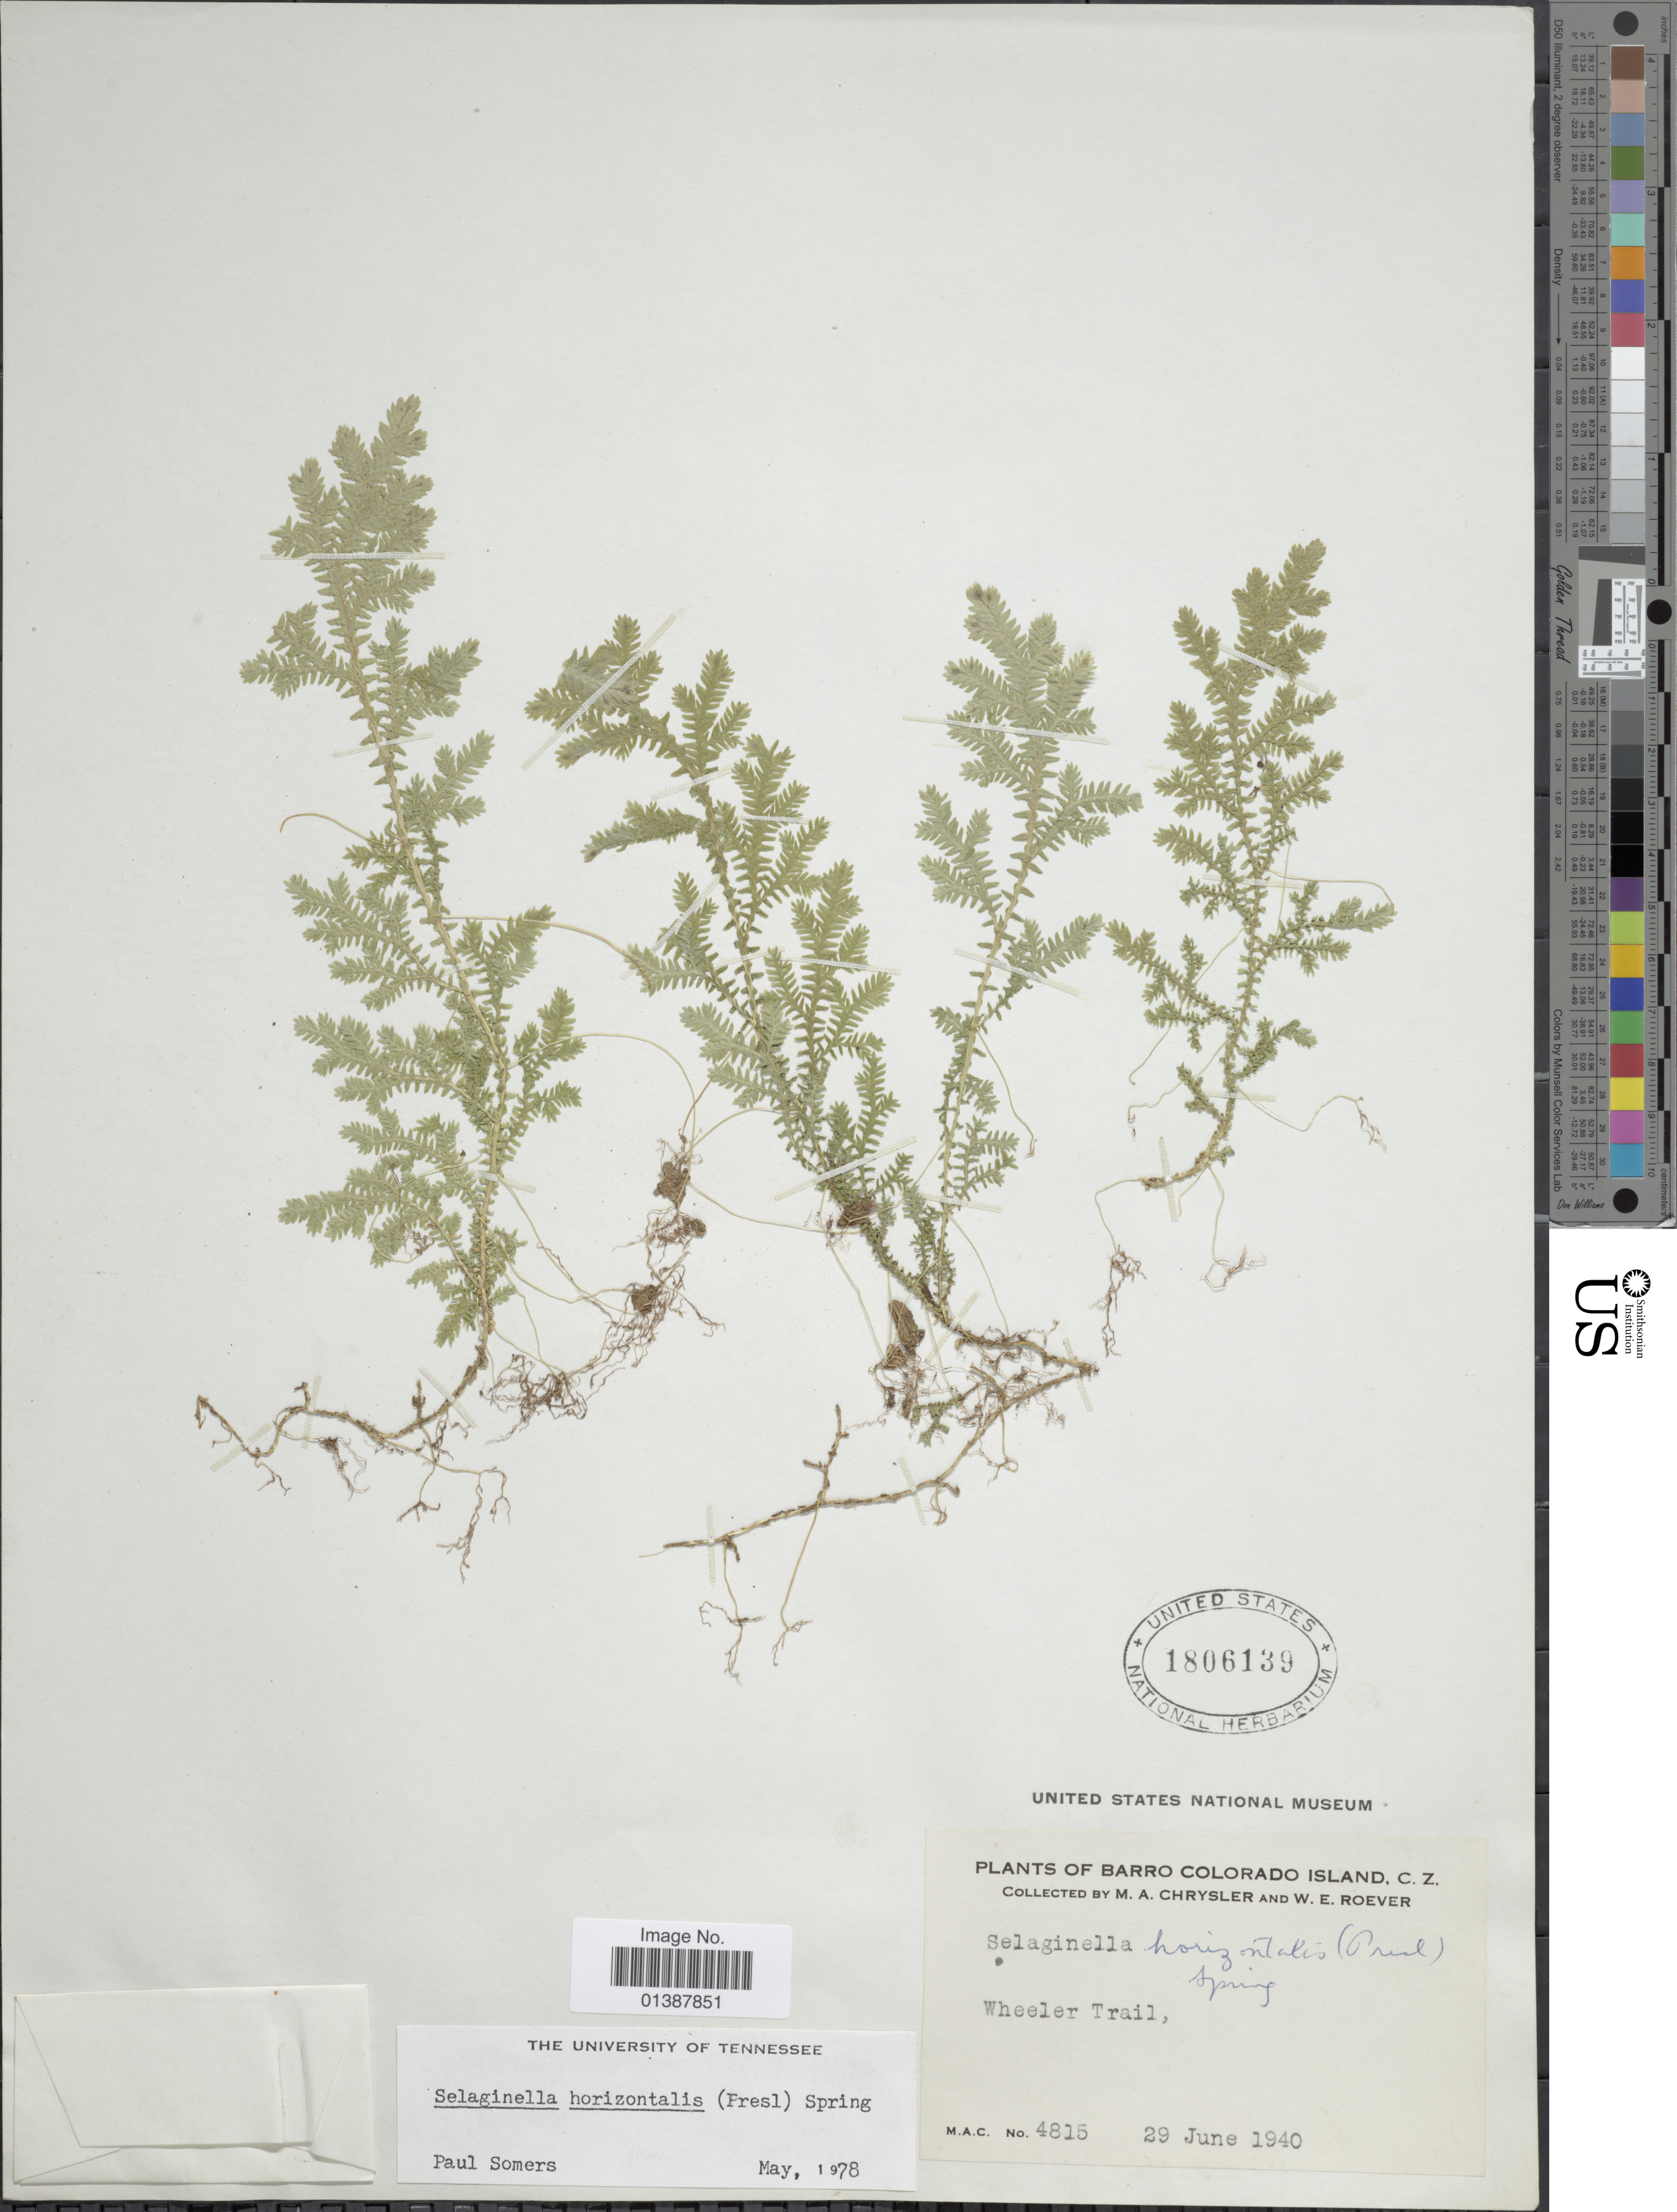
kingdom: Plantae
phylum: Tracheophyta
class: Lycopodiopsida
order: Selaginellales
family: Selaginellaceae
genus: Selaginella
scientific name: Selaginella horizontalis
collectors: M. A. Chrysler & W. Roever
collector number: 4815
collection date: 1940-06-29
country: Panama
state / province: Panamá Oeste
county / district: Canal Zone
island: Barro Colorado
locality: Barro Colorado Island, Wheeler Trail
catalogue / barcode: US 1806139